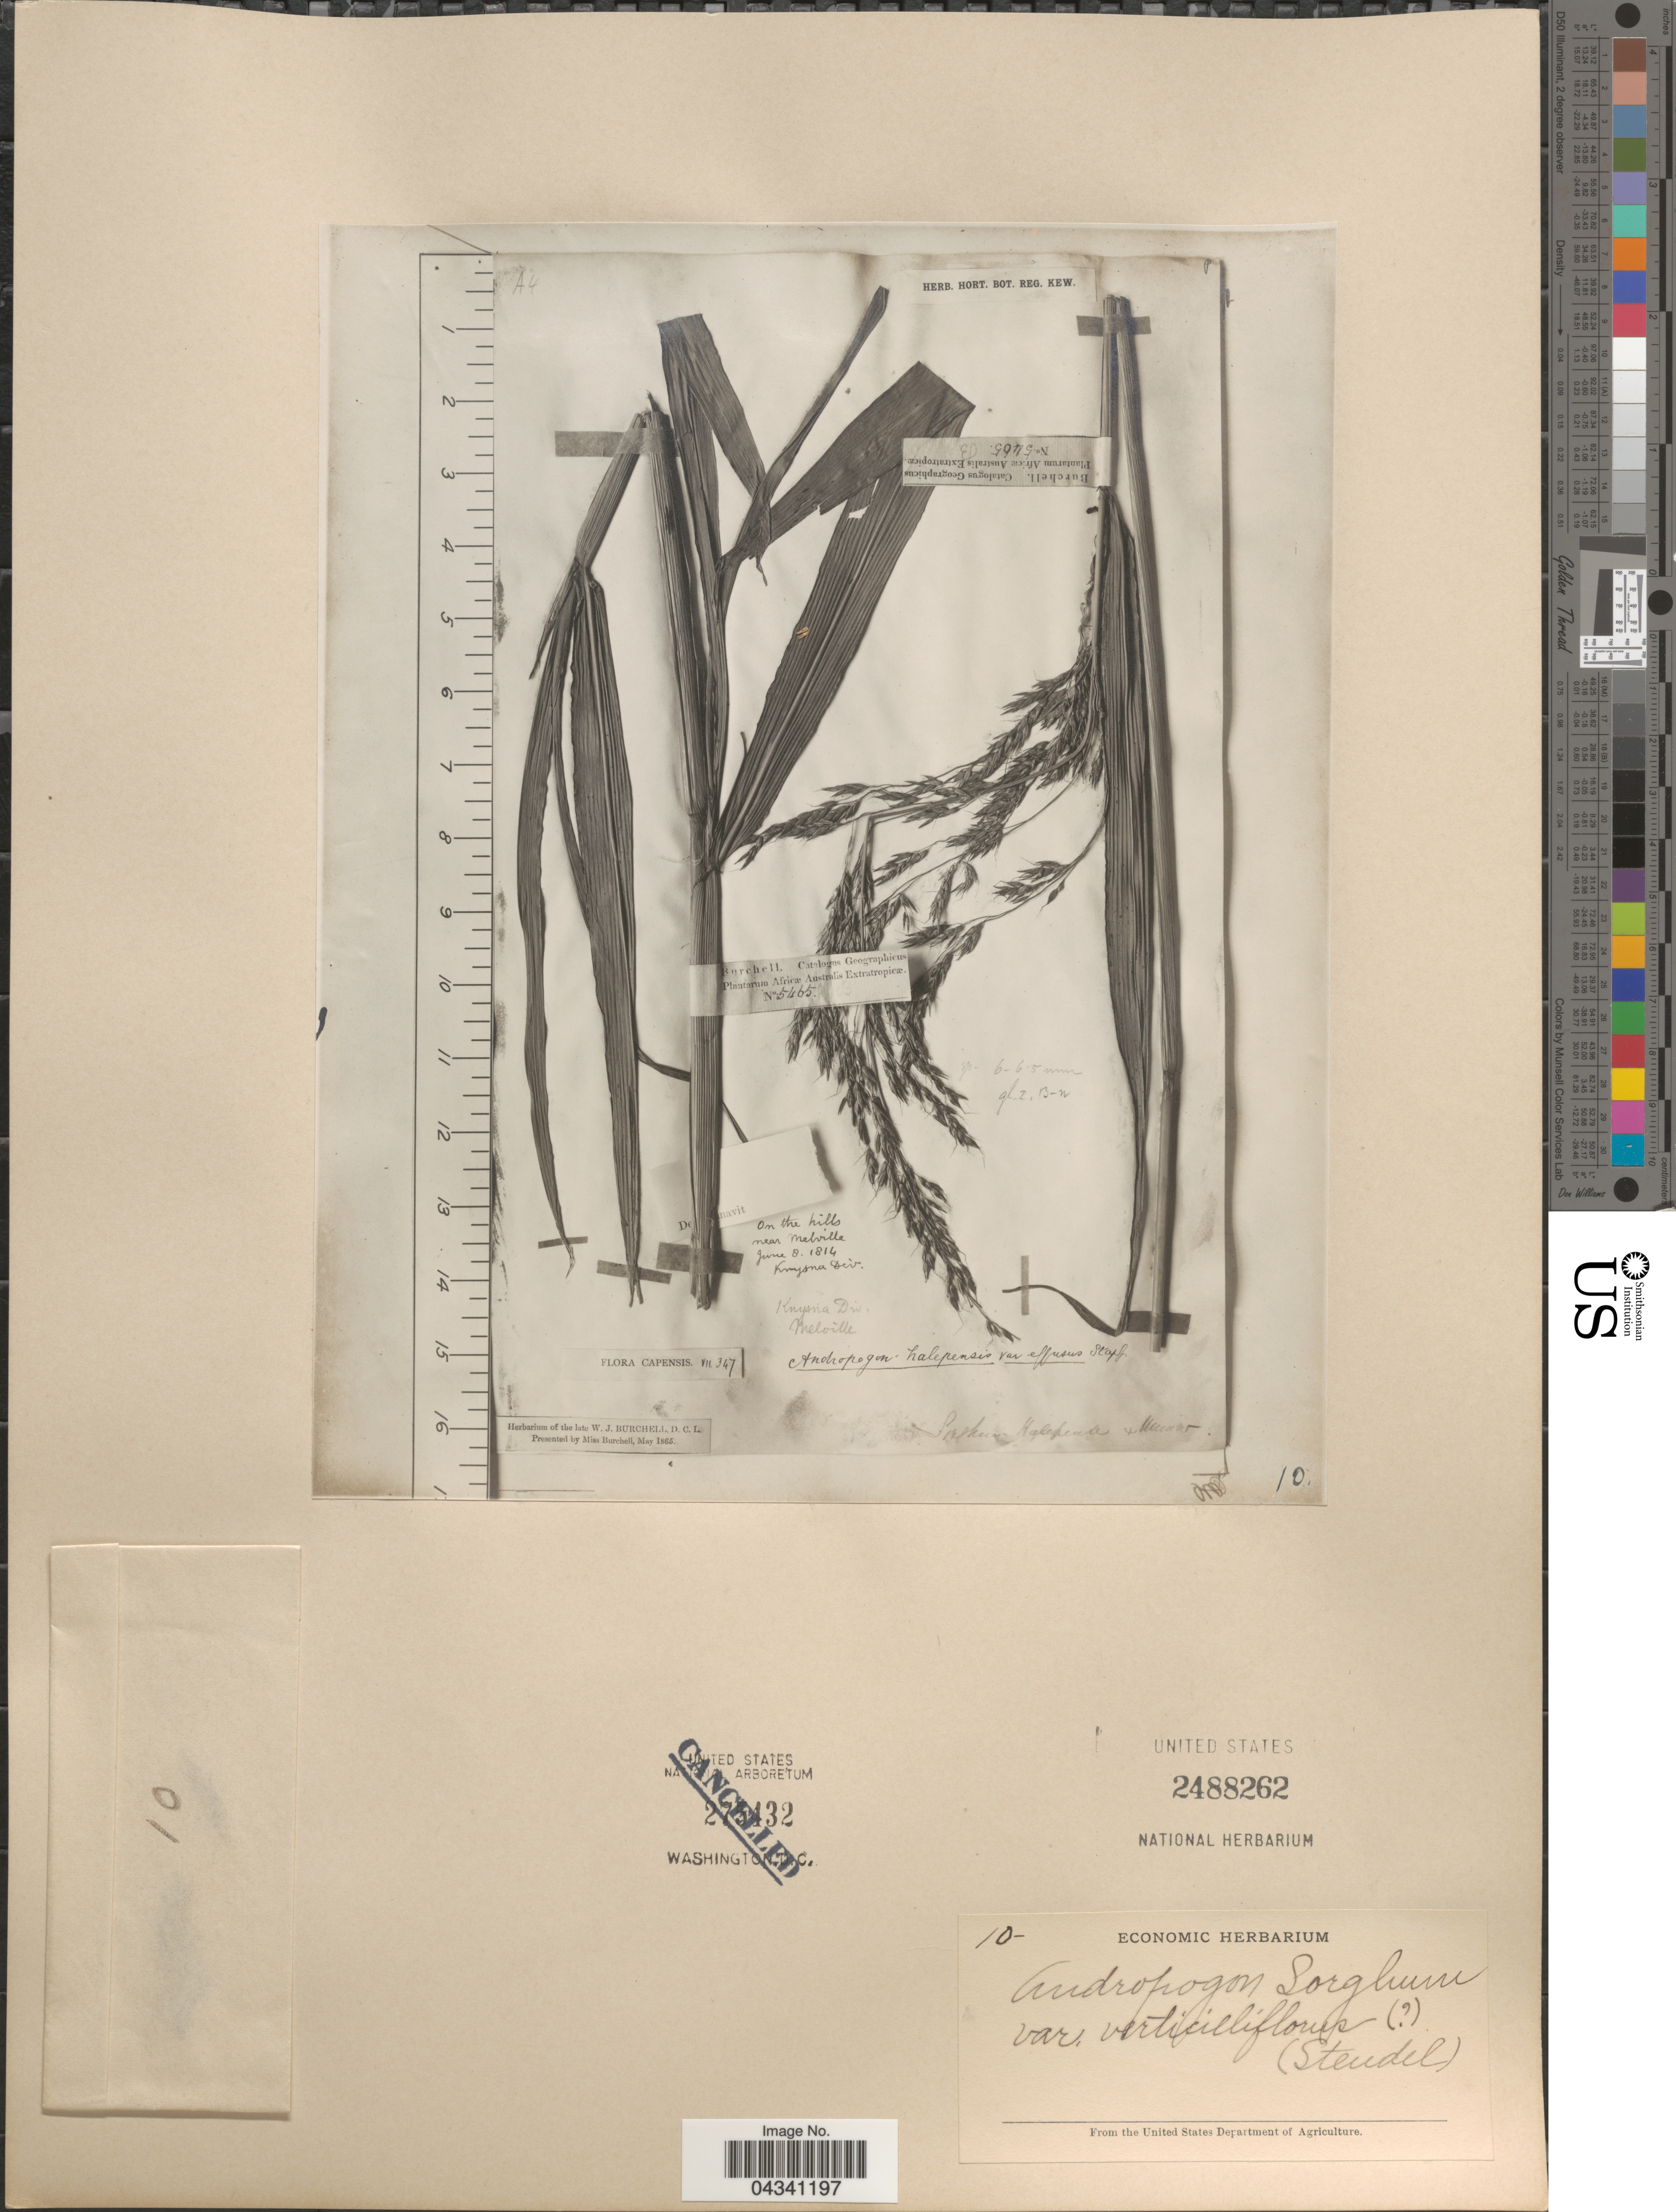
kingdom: Plantae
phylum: Tracheophyta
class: Liliopsida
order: Poales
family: Poaceae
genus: Sorghum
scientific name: Sorghum sp.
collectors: -- Burchell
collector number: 5465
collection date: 1814-06-08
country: Australia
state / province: Northern Territory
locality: On the hills near Melville. Krysna Div. Capensis.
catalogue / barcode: US 2488262